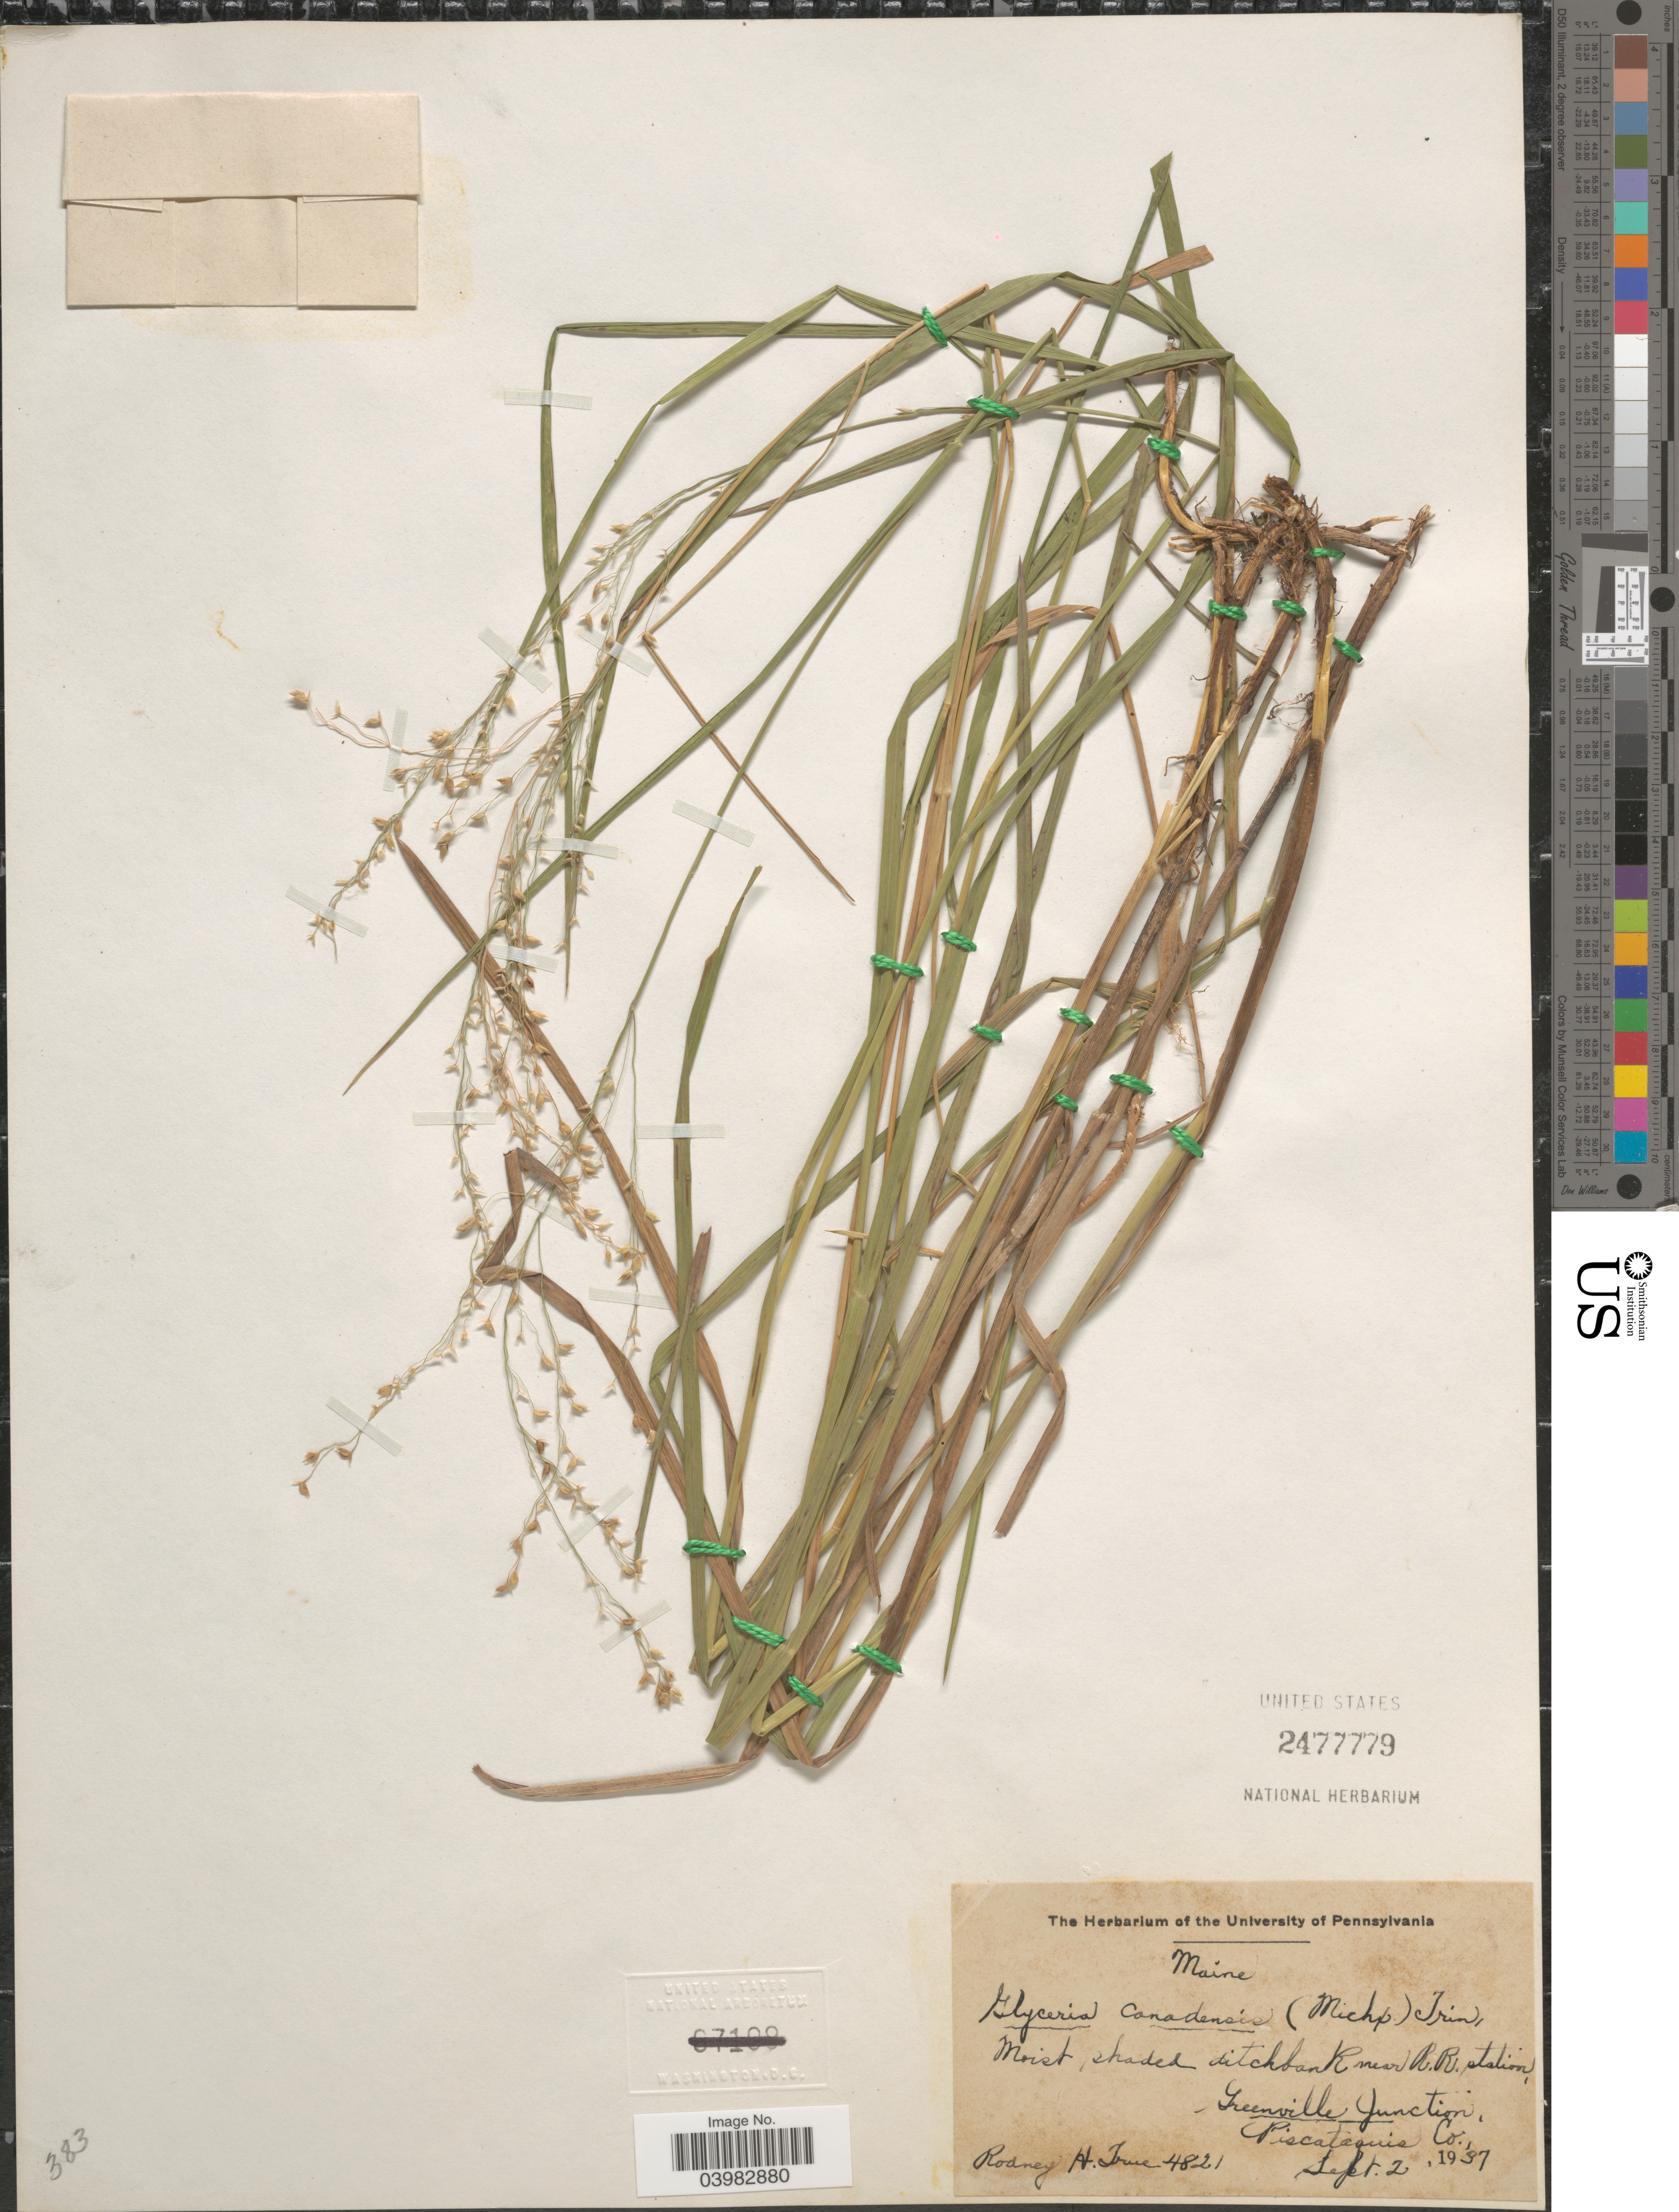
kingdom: Plantae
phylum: Tracheophyta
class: Liliopsida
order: Poales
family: Poaceae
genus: Glyceria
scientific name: Glyceria canadensis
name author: (Michx.) Trin.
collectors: R. H. True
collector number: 4821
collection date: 1937-09-02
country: United States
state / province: Maine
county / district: Piscataquis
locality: Near R.R. station, Greenville Junction, Piscataquis co.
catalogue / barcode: US 2477779